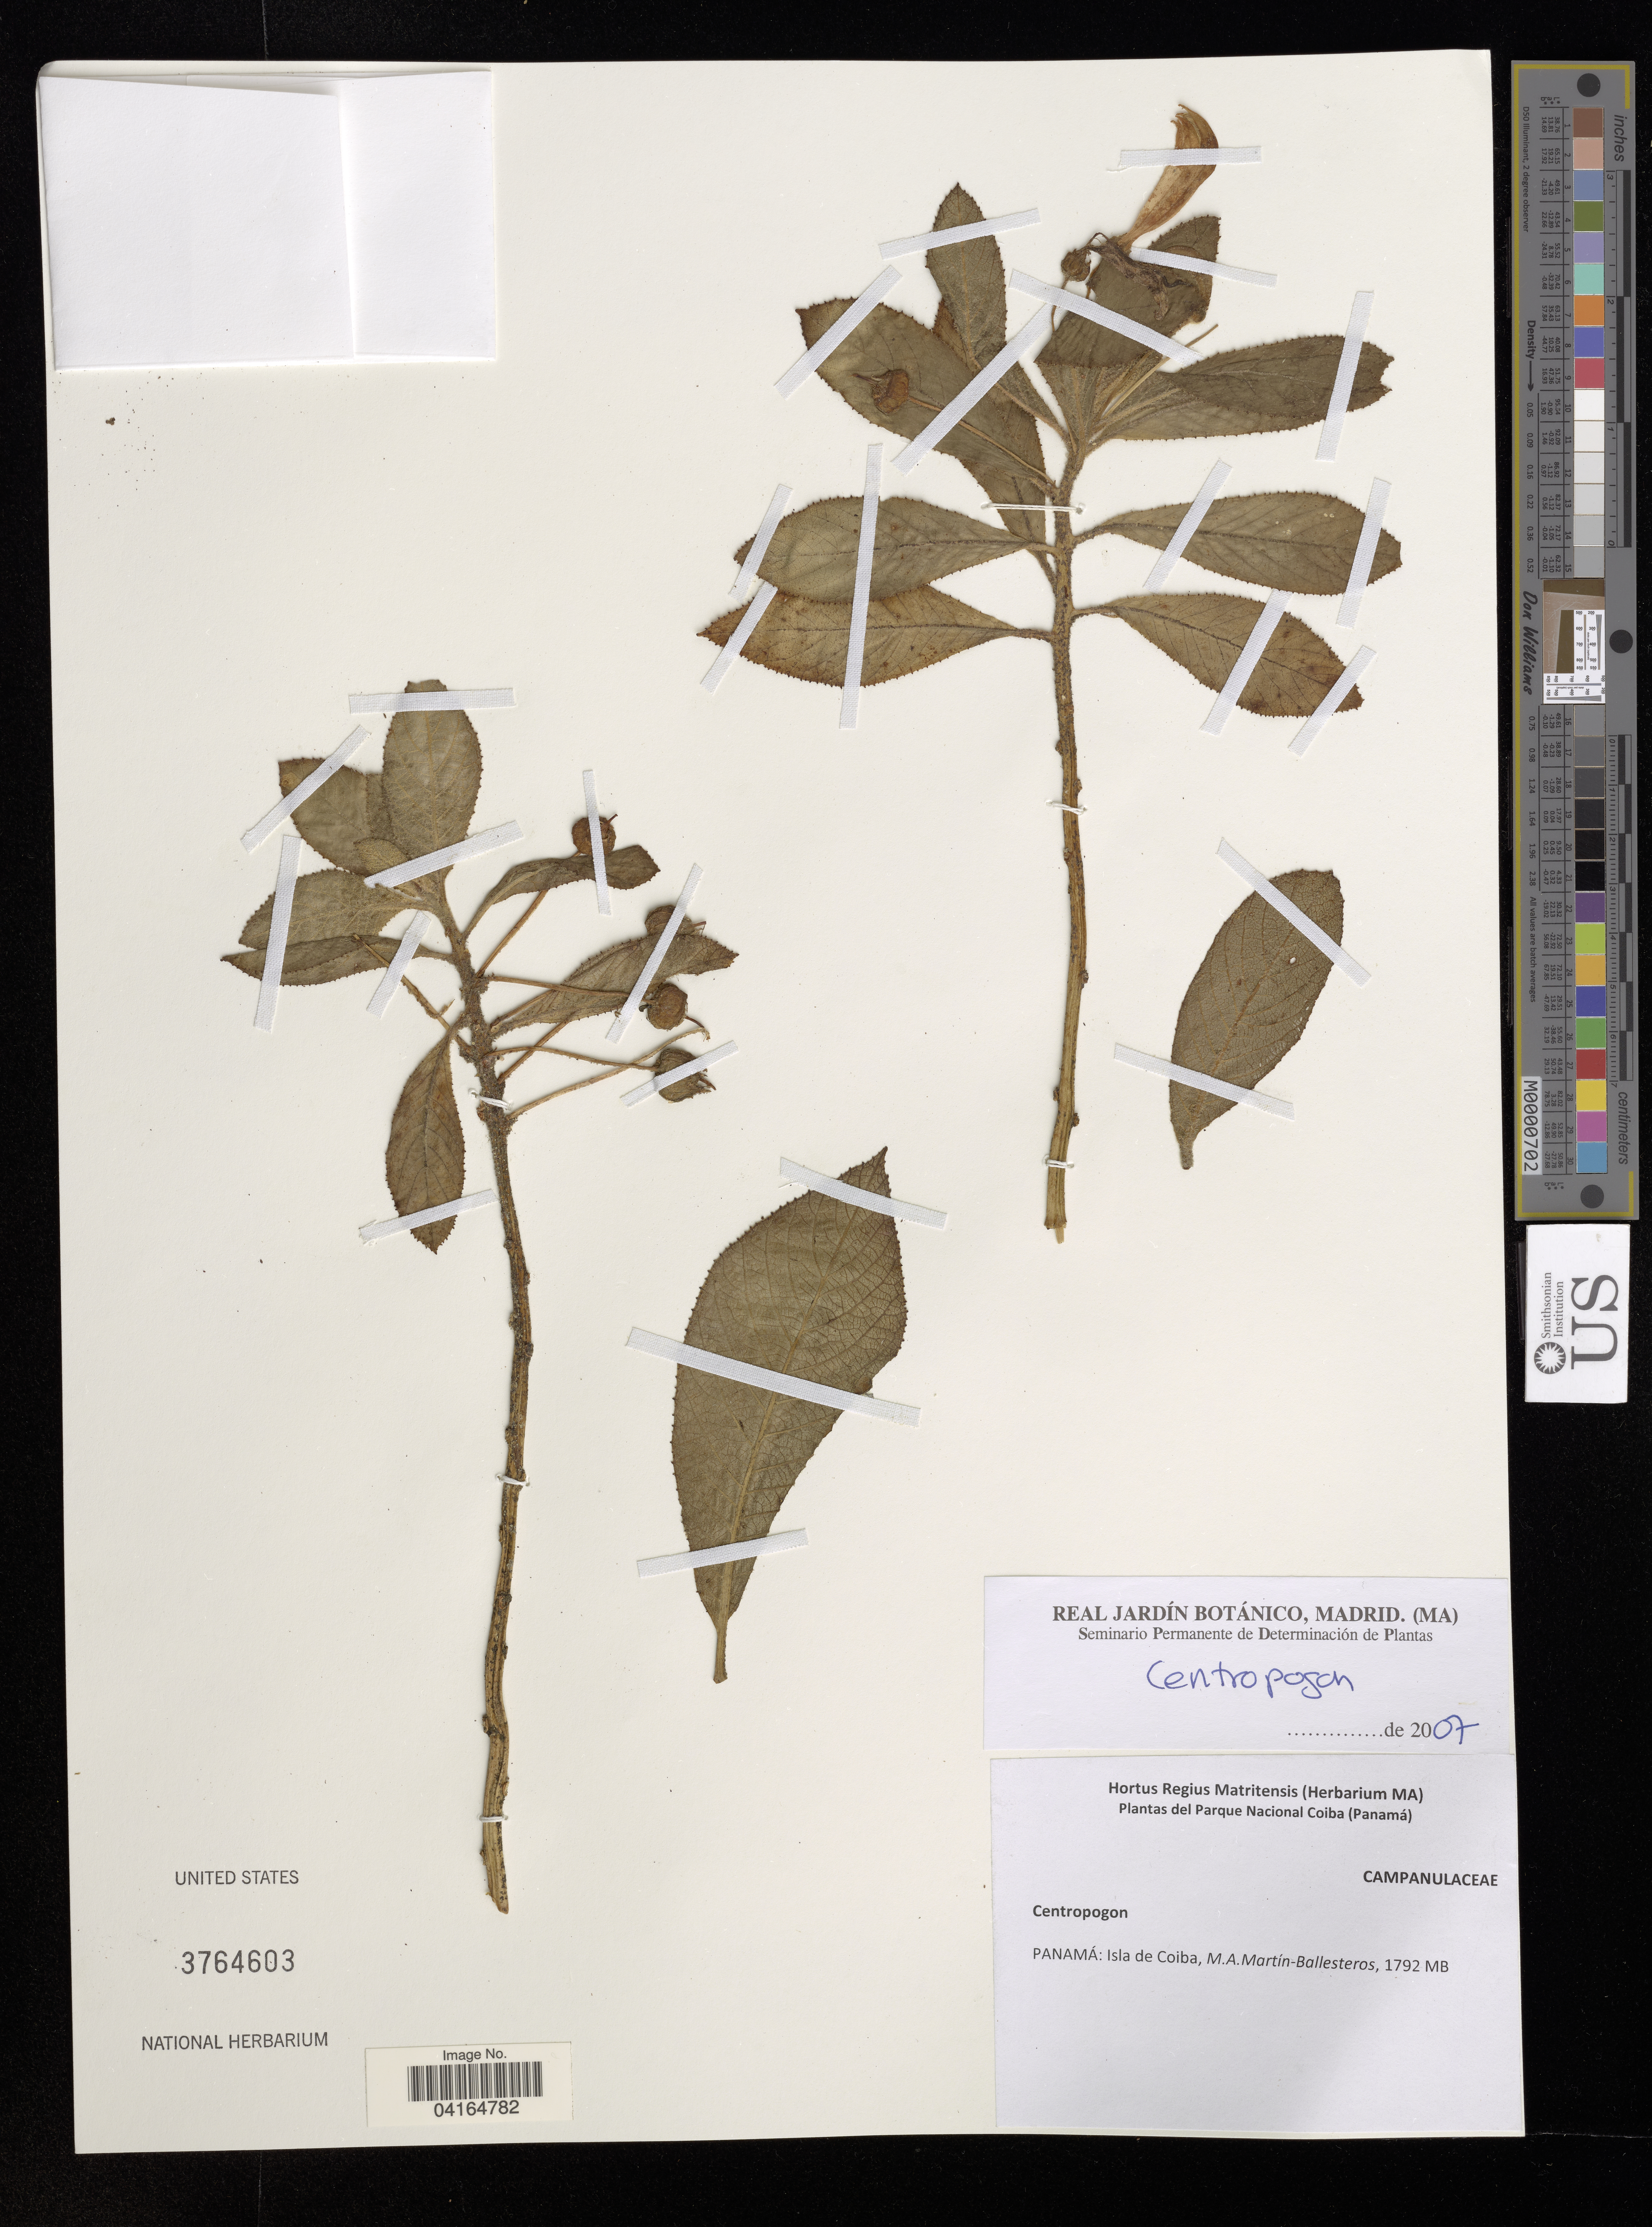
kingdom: Plantae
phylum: Tracheophyta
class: Magnoliopsida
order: Asterales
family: Campanulaceae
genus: Centropogon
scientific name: Centropogon sp.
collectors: M. Martin-Ballesteros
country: Panama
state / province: Panamá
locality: Isla de Coiba.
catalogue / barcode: US 3764603